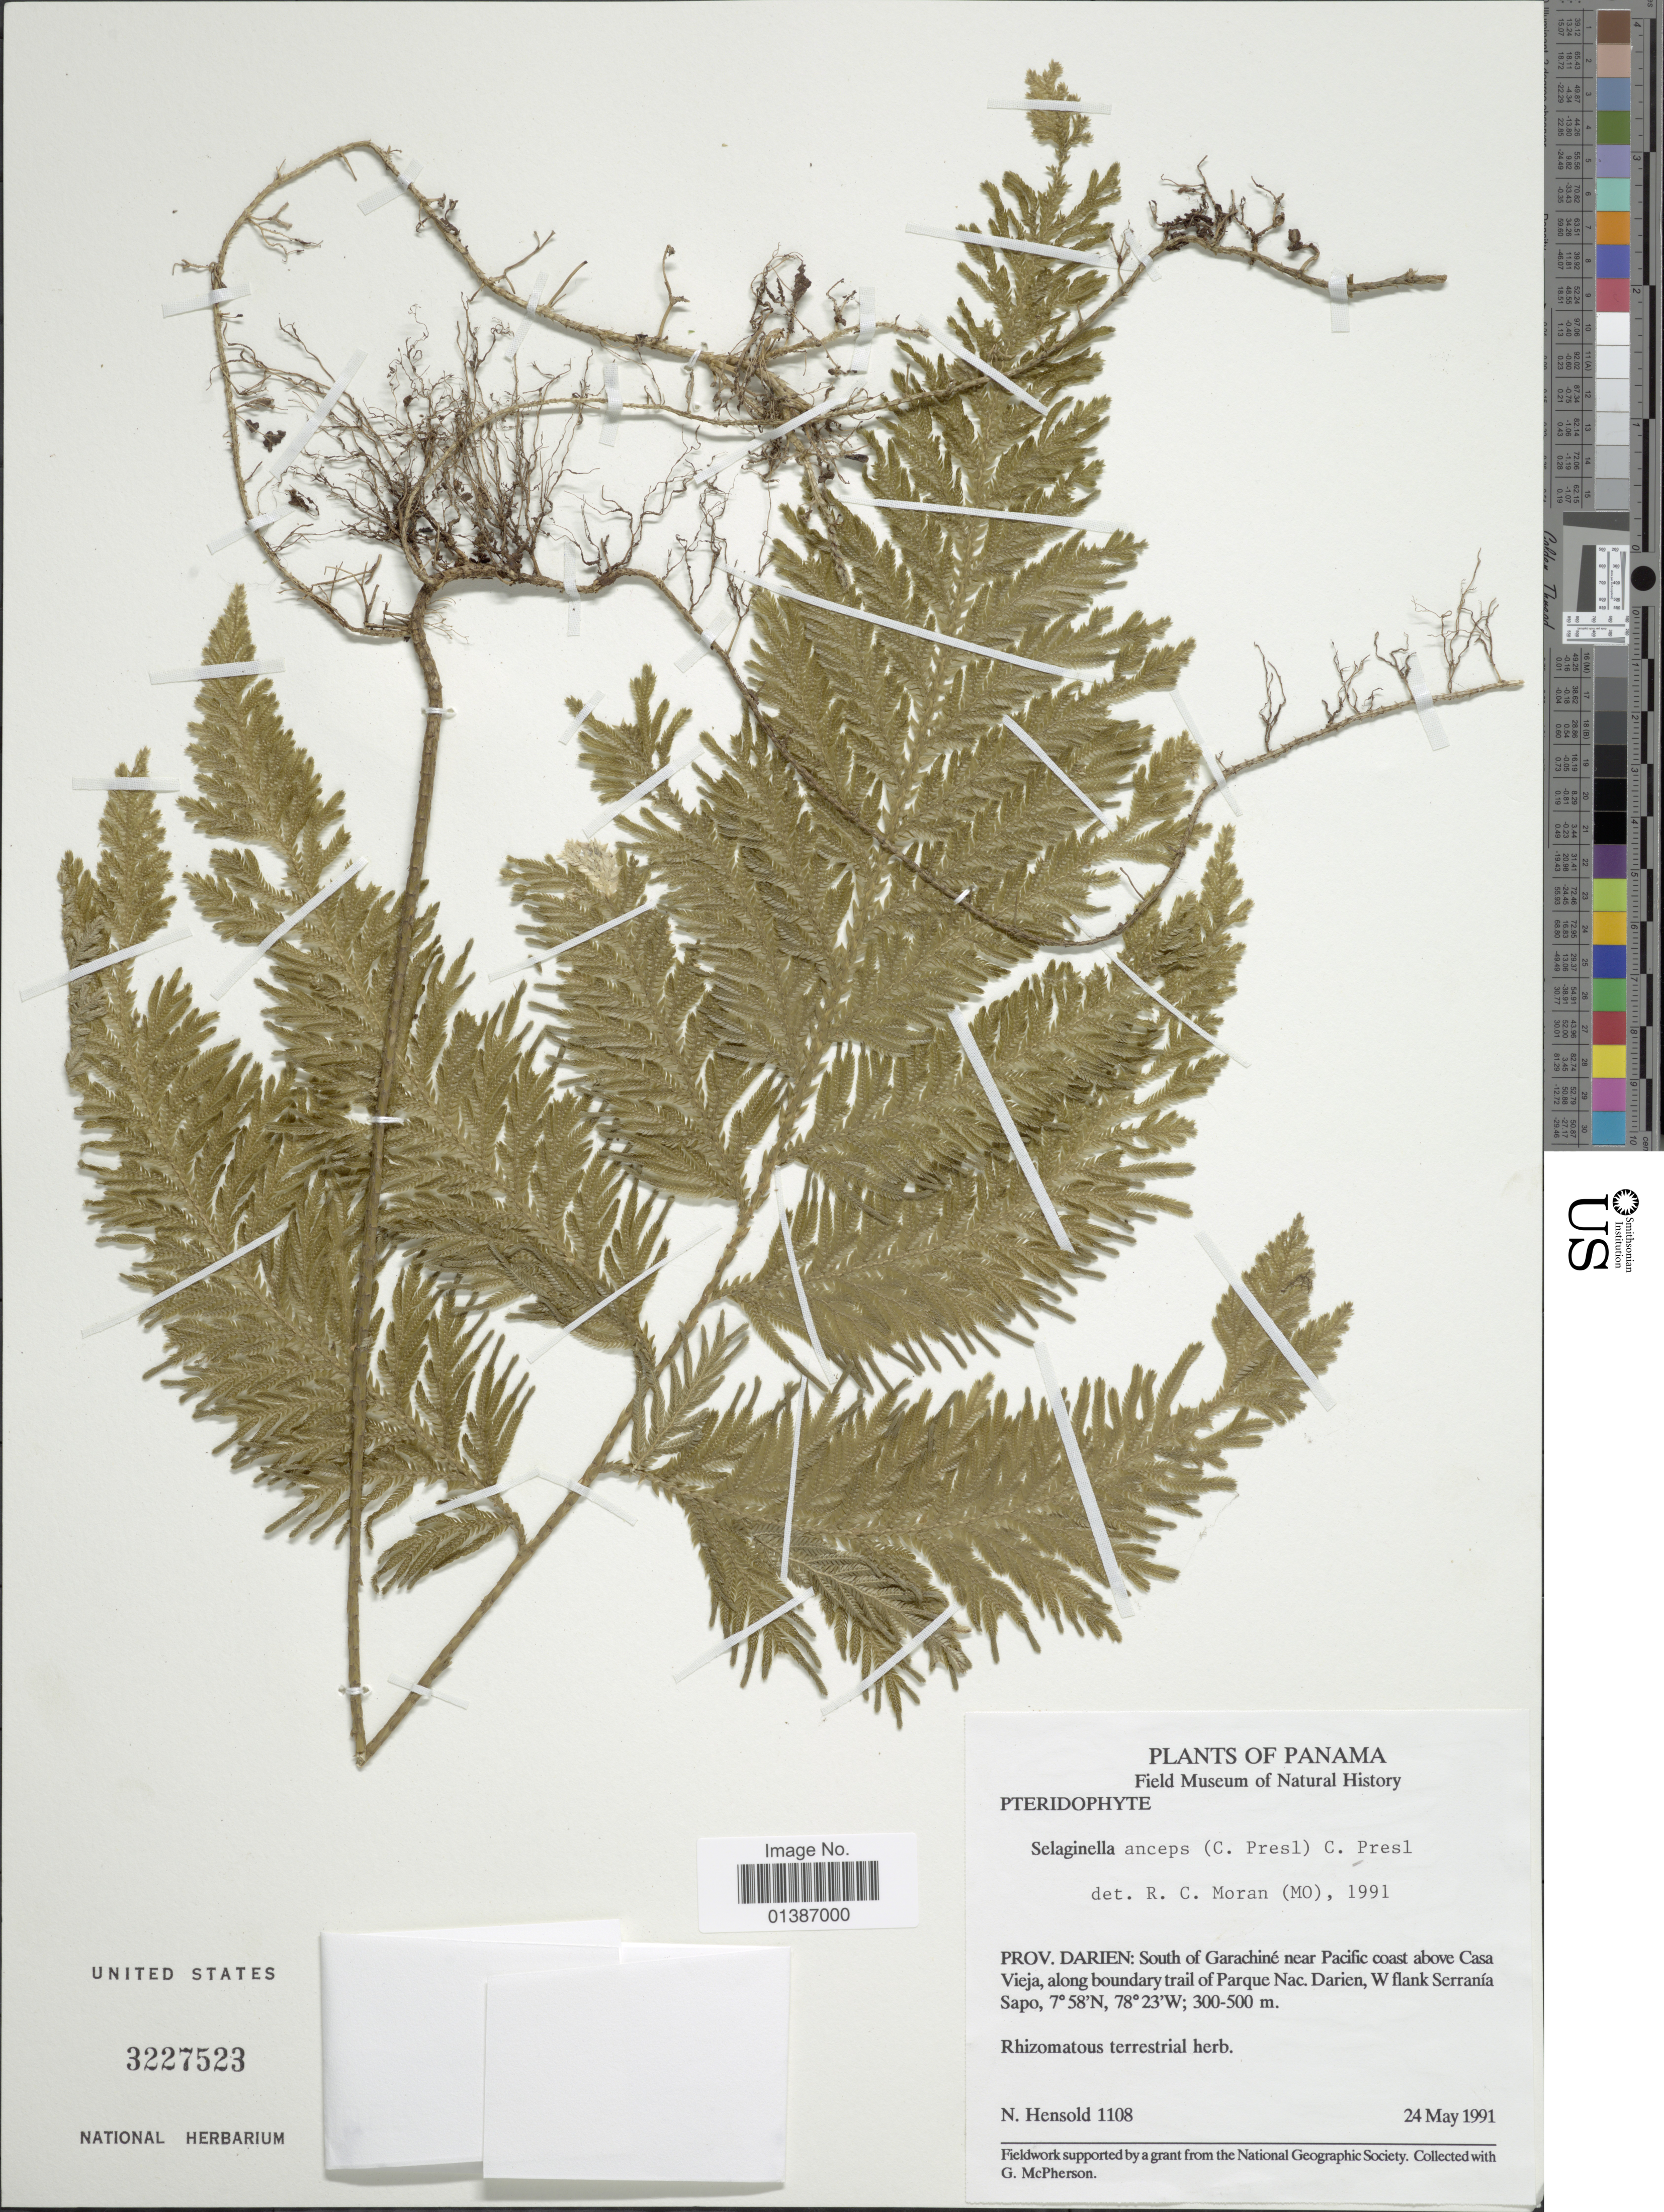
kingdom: Plantae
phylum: Tracheophyta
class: Lycopodiopsida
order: Selaginellales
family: Selaginellaceae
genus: Selaginella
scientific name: Selaginella anceps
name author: (C. Presl)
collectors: N. Hensold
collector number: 1108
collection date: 1991-05-24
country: Panama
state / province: Darién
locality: South of Garachiné near Pacific coast above Casa Vieja, along boundary trail of Parque Nac. Darien, W flank Serranía Sapo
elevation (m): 300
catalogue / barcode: US 3227523